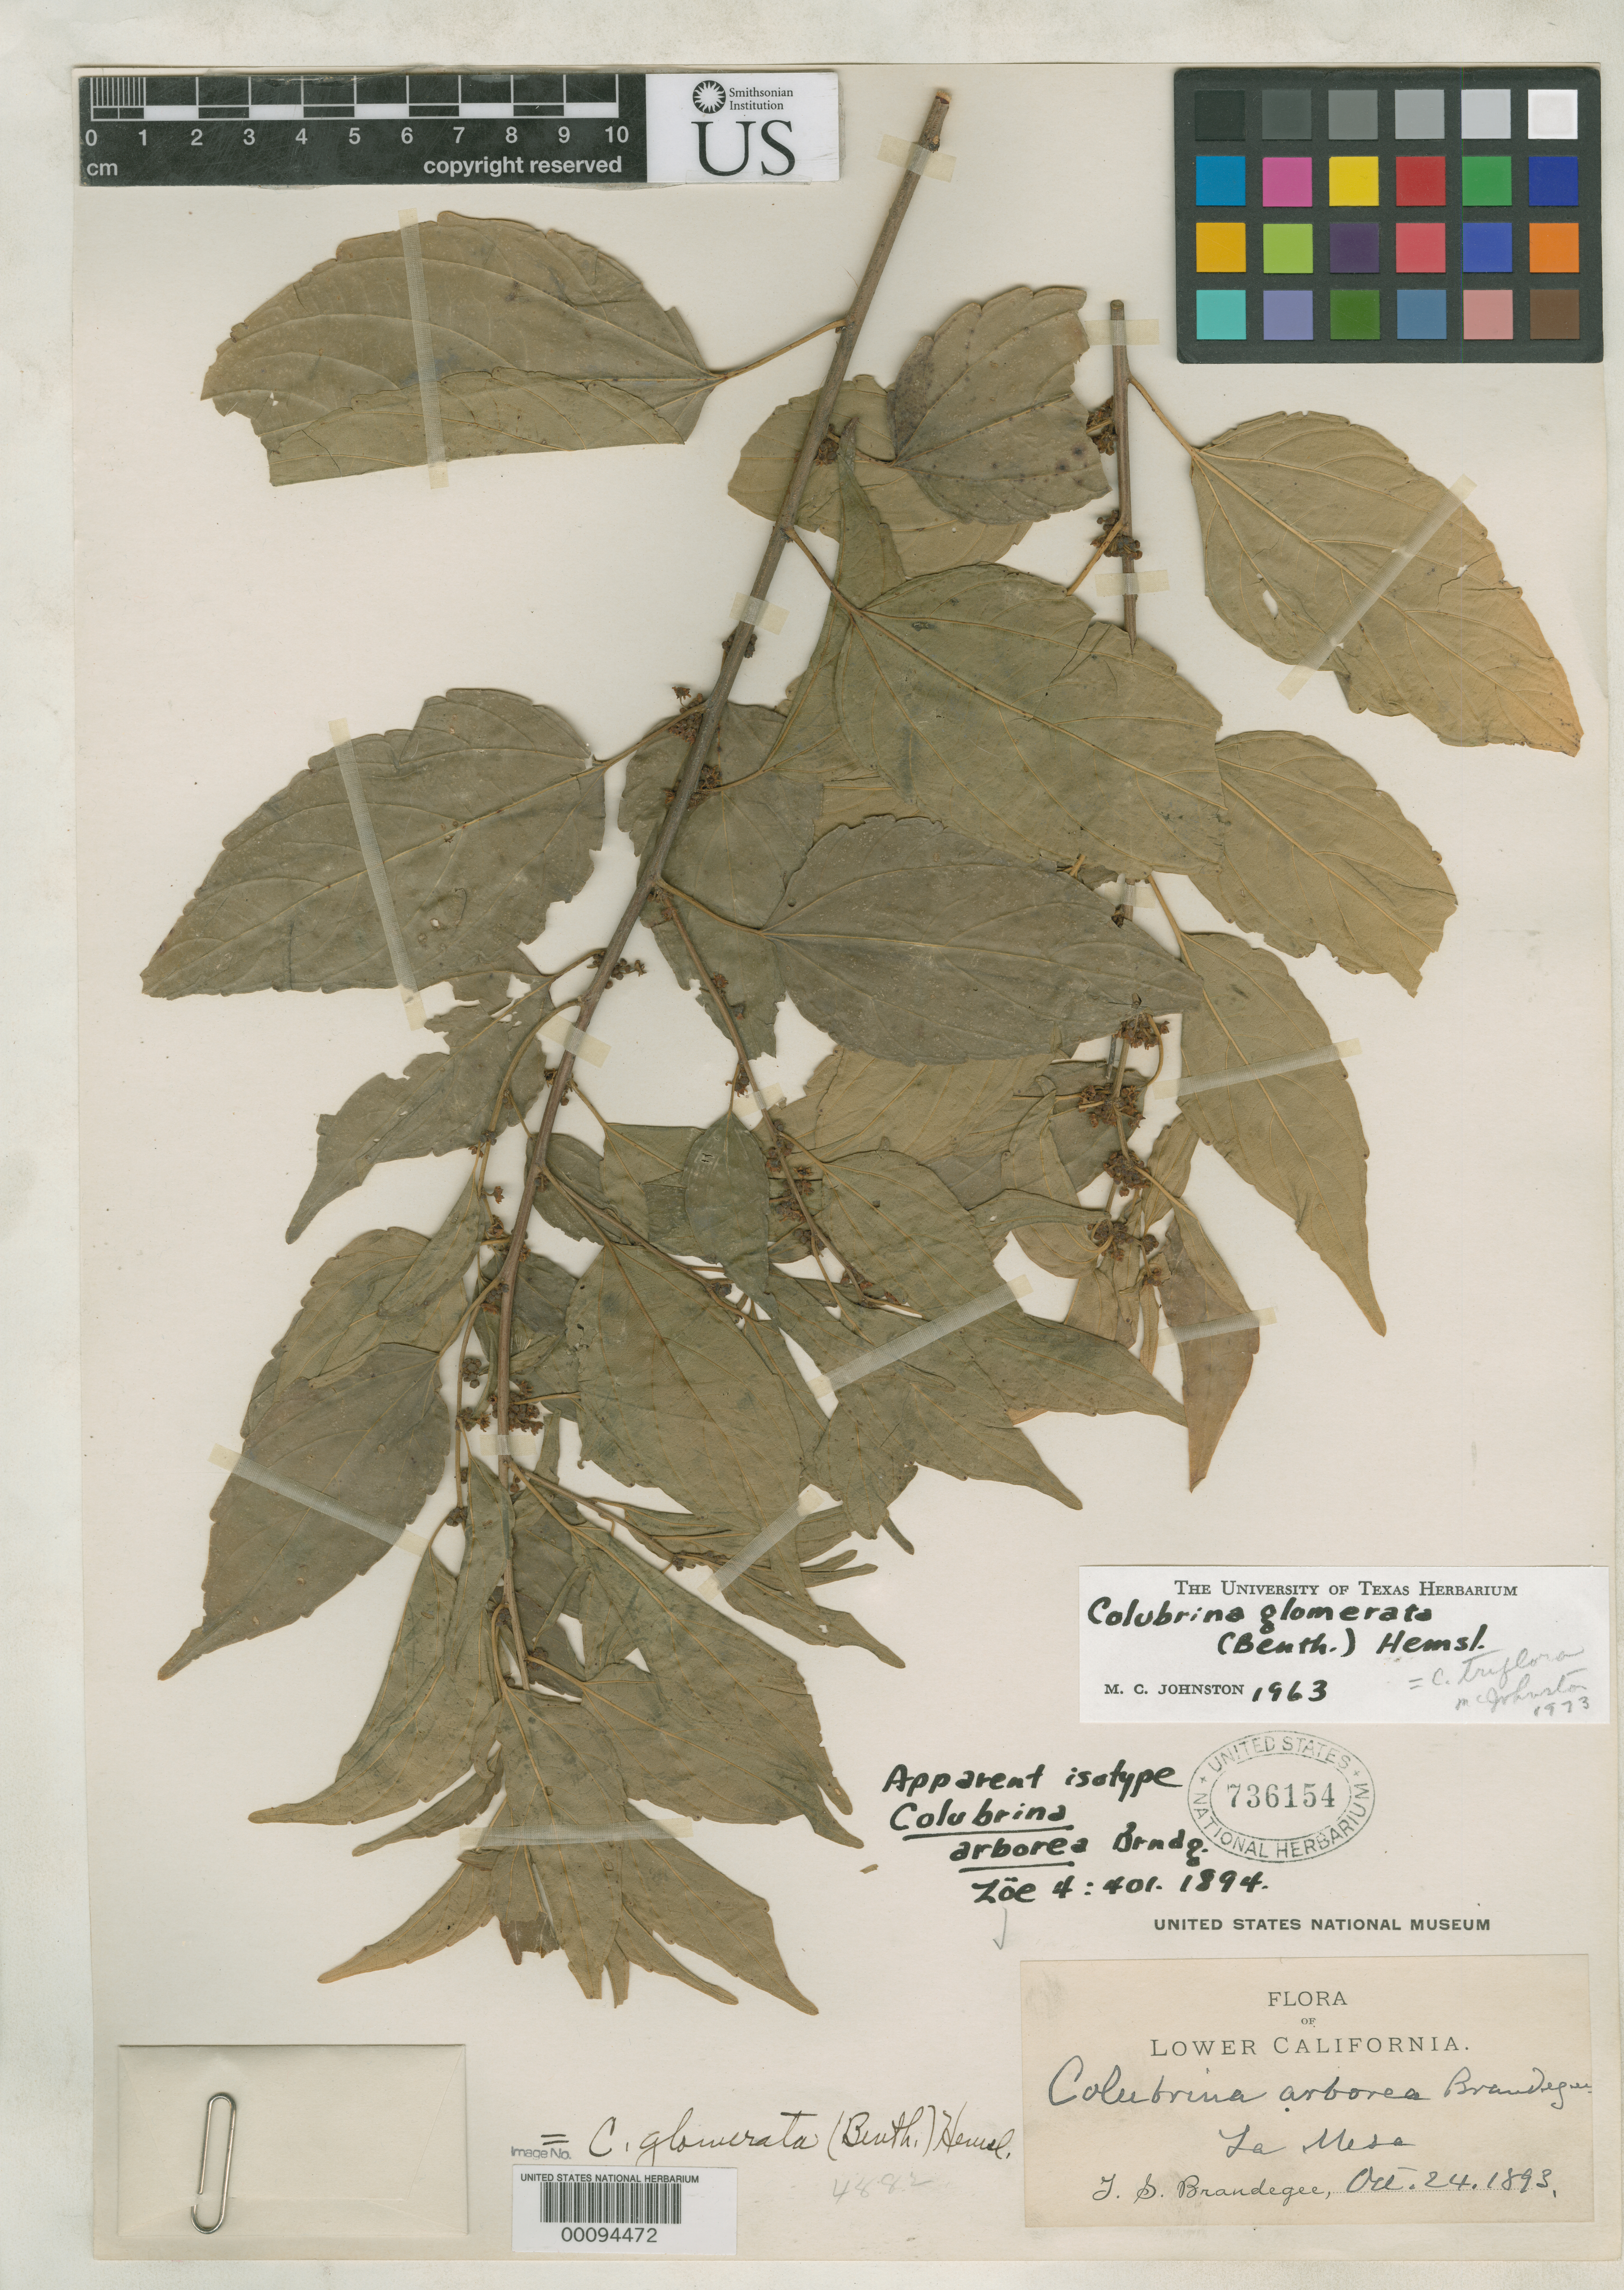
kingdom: Plantae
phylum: Tracheophyta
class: Magnoliopsida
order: Rosales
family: Rhamnaceae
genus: Colubrina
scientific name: Colubrina arborea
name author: Brandegee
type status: Possible Isotype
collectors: T. S. Brandegee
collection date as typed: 24 Oct 1893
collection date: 1893-10-24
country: Mexico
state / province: Baja California Norte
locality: La Mesa.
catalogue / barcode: US 736154